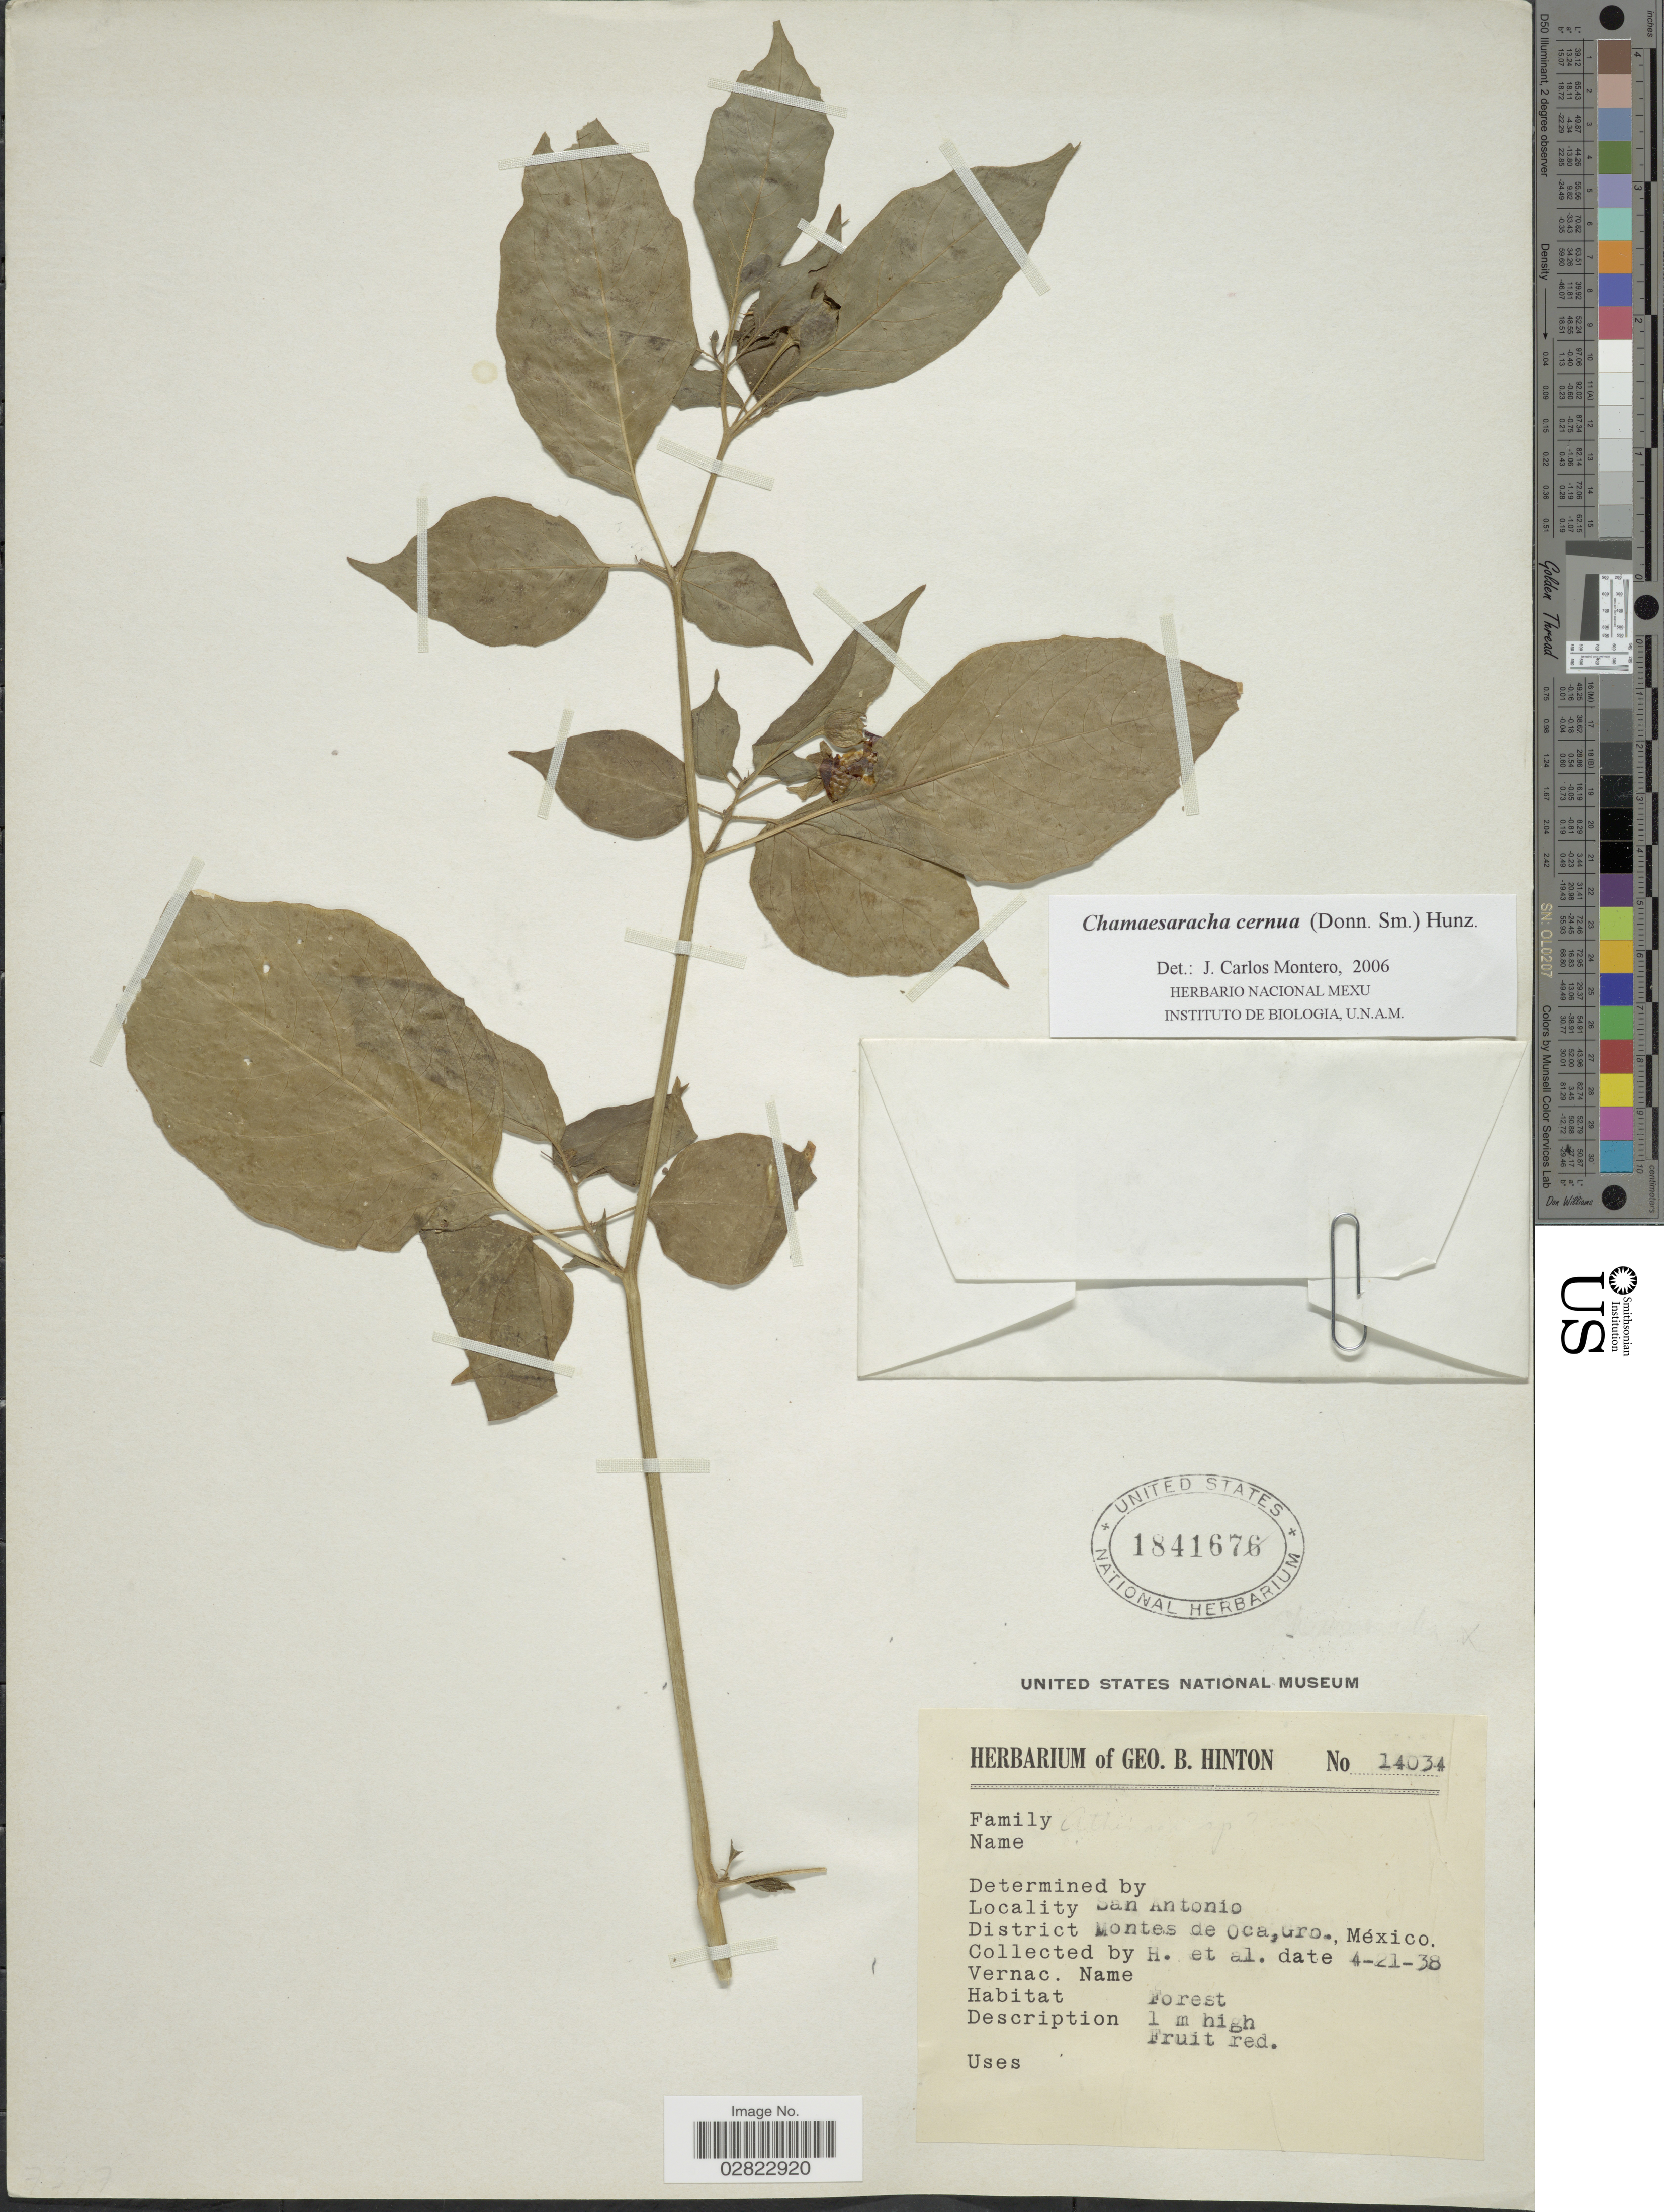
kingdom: Plantae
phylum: Tracheophyta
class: Magnoliopsida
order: Solanales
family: Solanaceae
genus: Chamaesaracha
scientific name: Chamaesaracha cernua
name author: (Donn. Sm.) Hunz.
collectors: G. B. Hinton & et al.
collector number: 14034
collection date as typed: Transcribed d/m/y: 21/4/38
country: Mexico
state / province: Guerrero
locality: San Antonio, District Montes de Oca, Gro.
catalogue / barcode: US 1841676